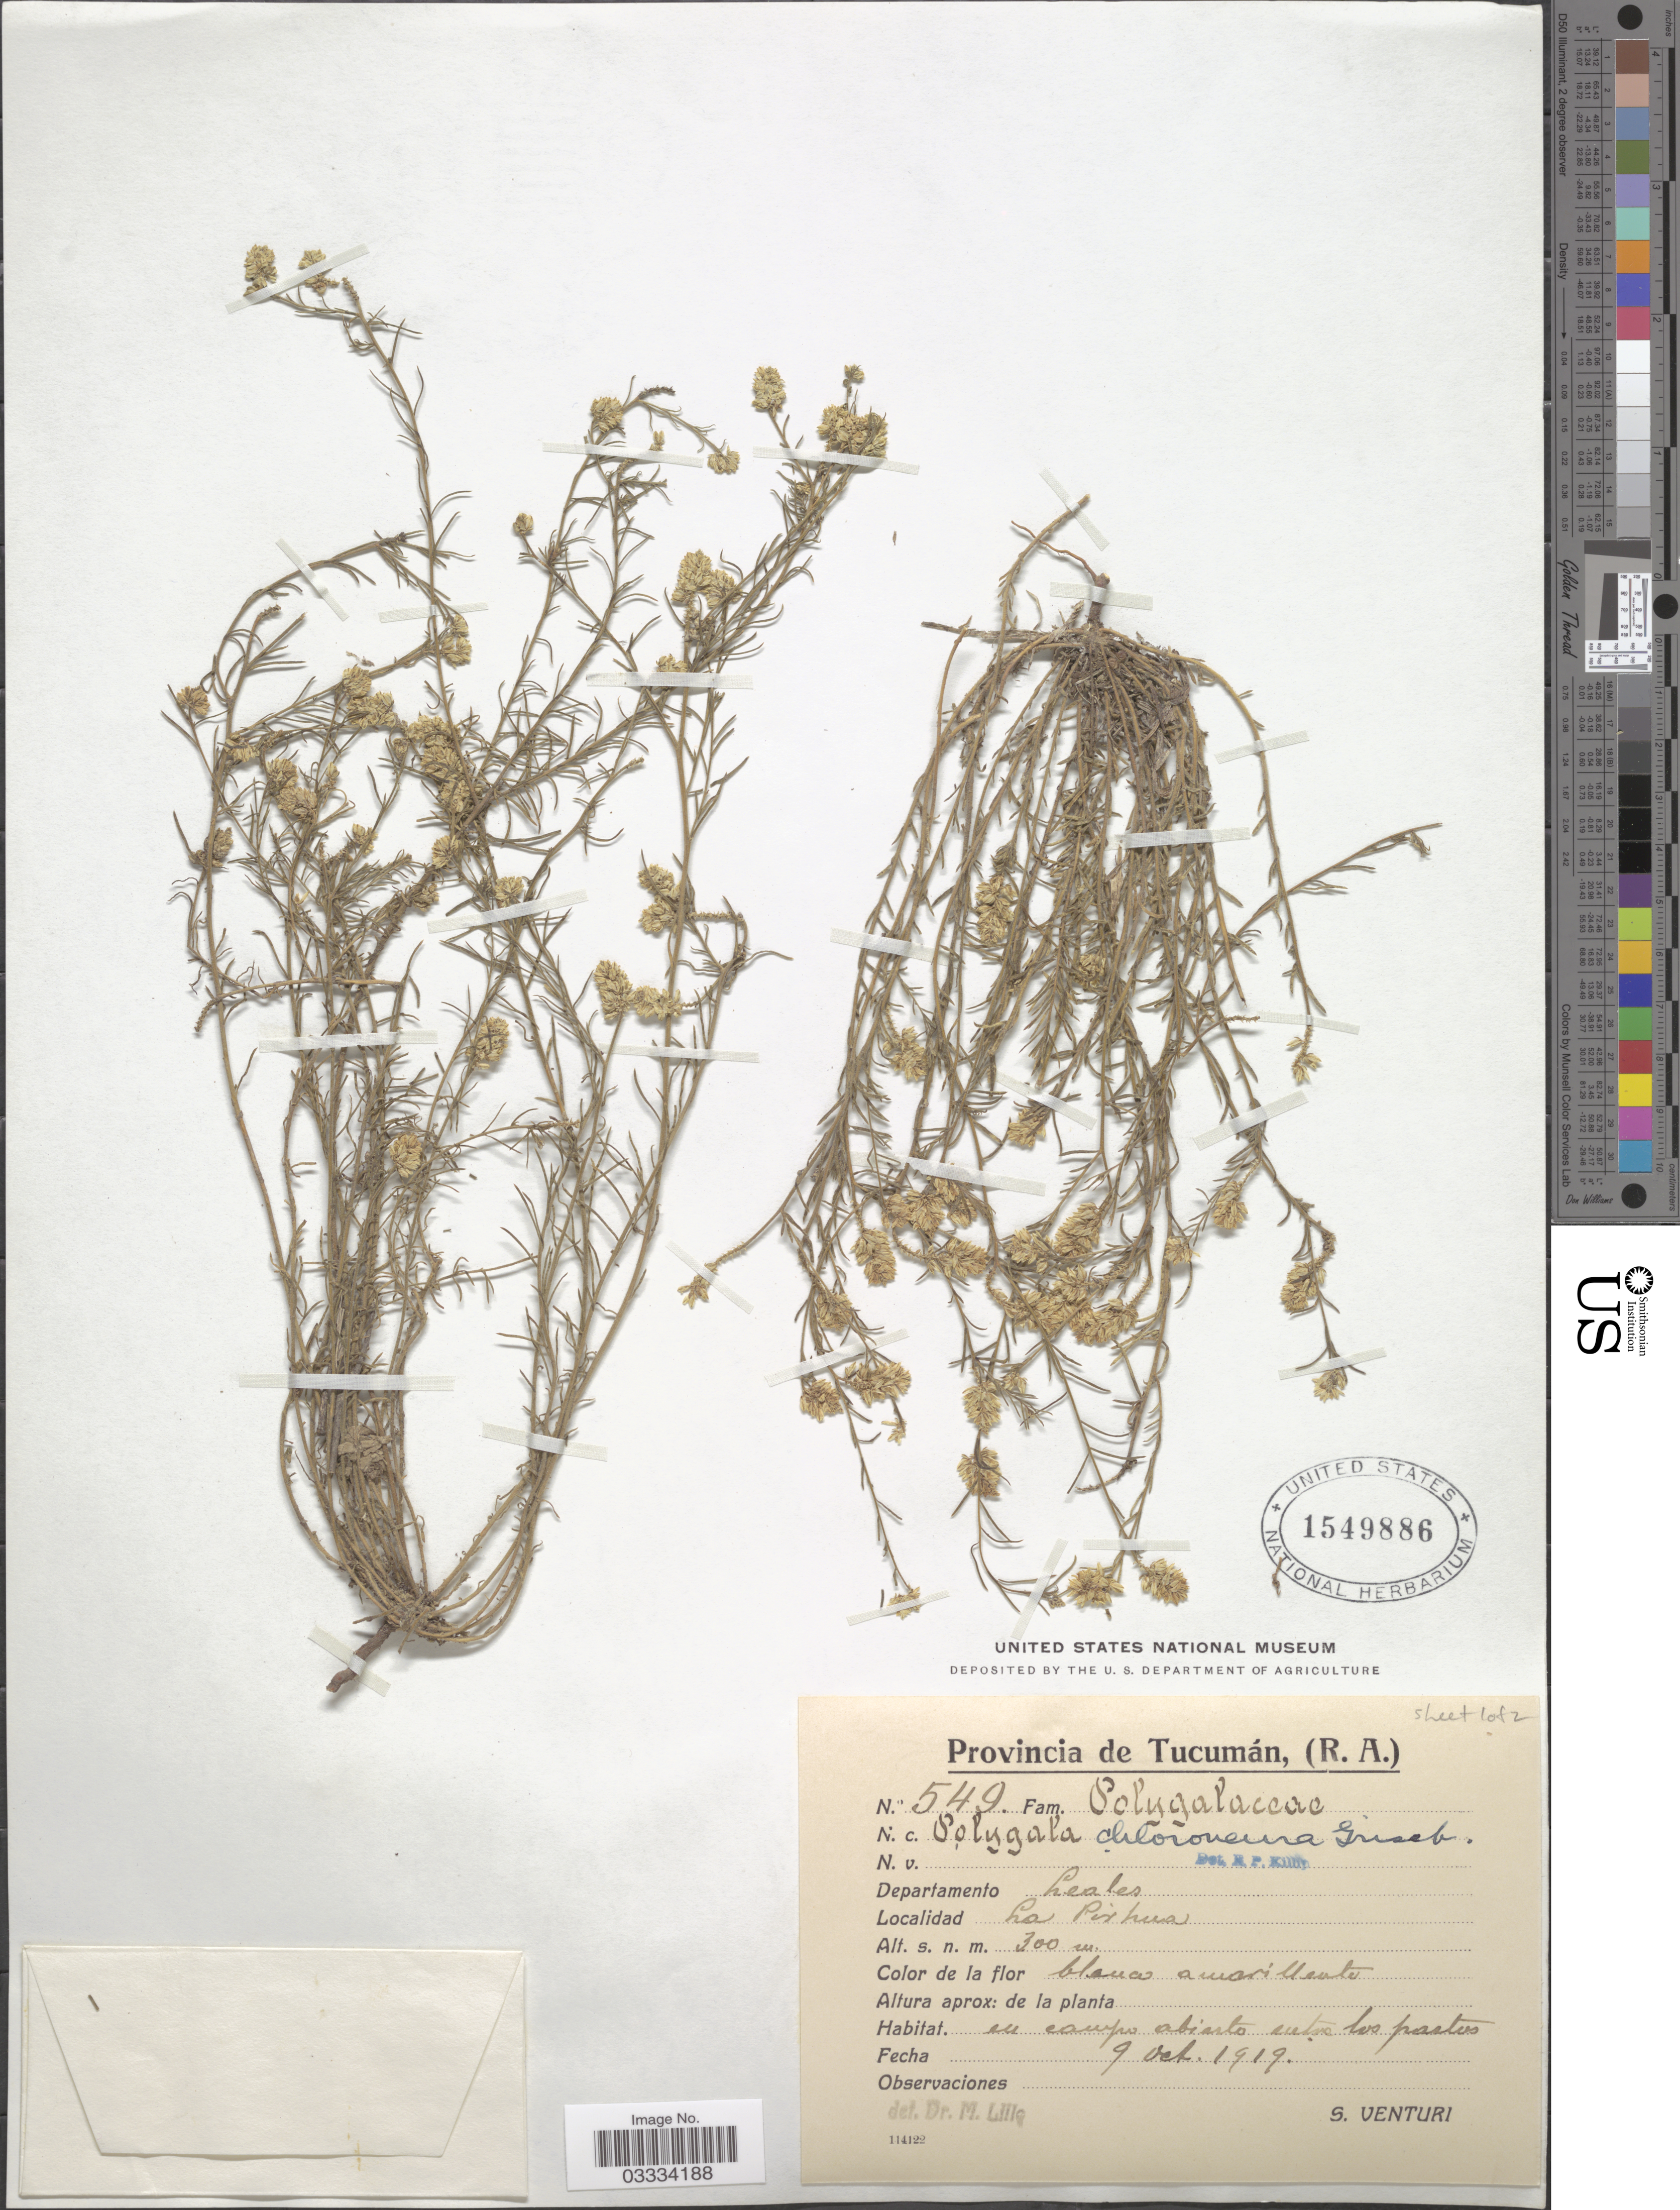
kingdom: Plantae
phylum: Tracheophyta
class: Magnoliopsida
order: Fabales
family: Polygalaceae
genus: Polygala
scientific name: Polygala subandina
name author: Phil.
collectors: S. Venturi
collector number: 549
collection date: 1919-10-09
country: Argentina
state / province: Tucuman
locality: Departamento Leales, La Pirhua.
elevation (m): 300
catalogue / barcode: US 1549886